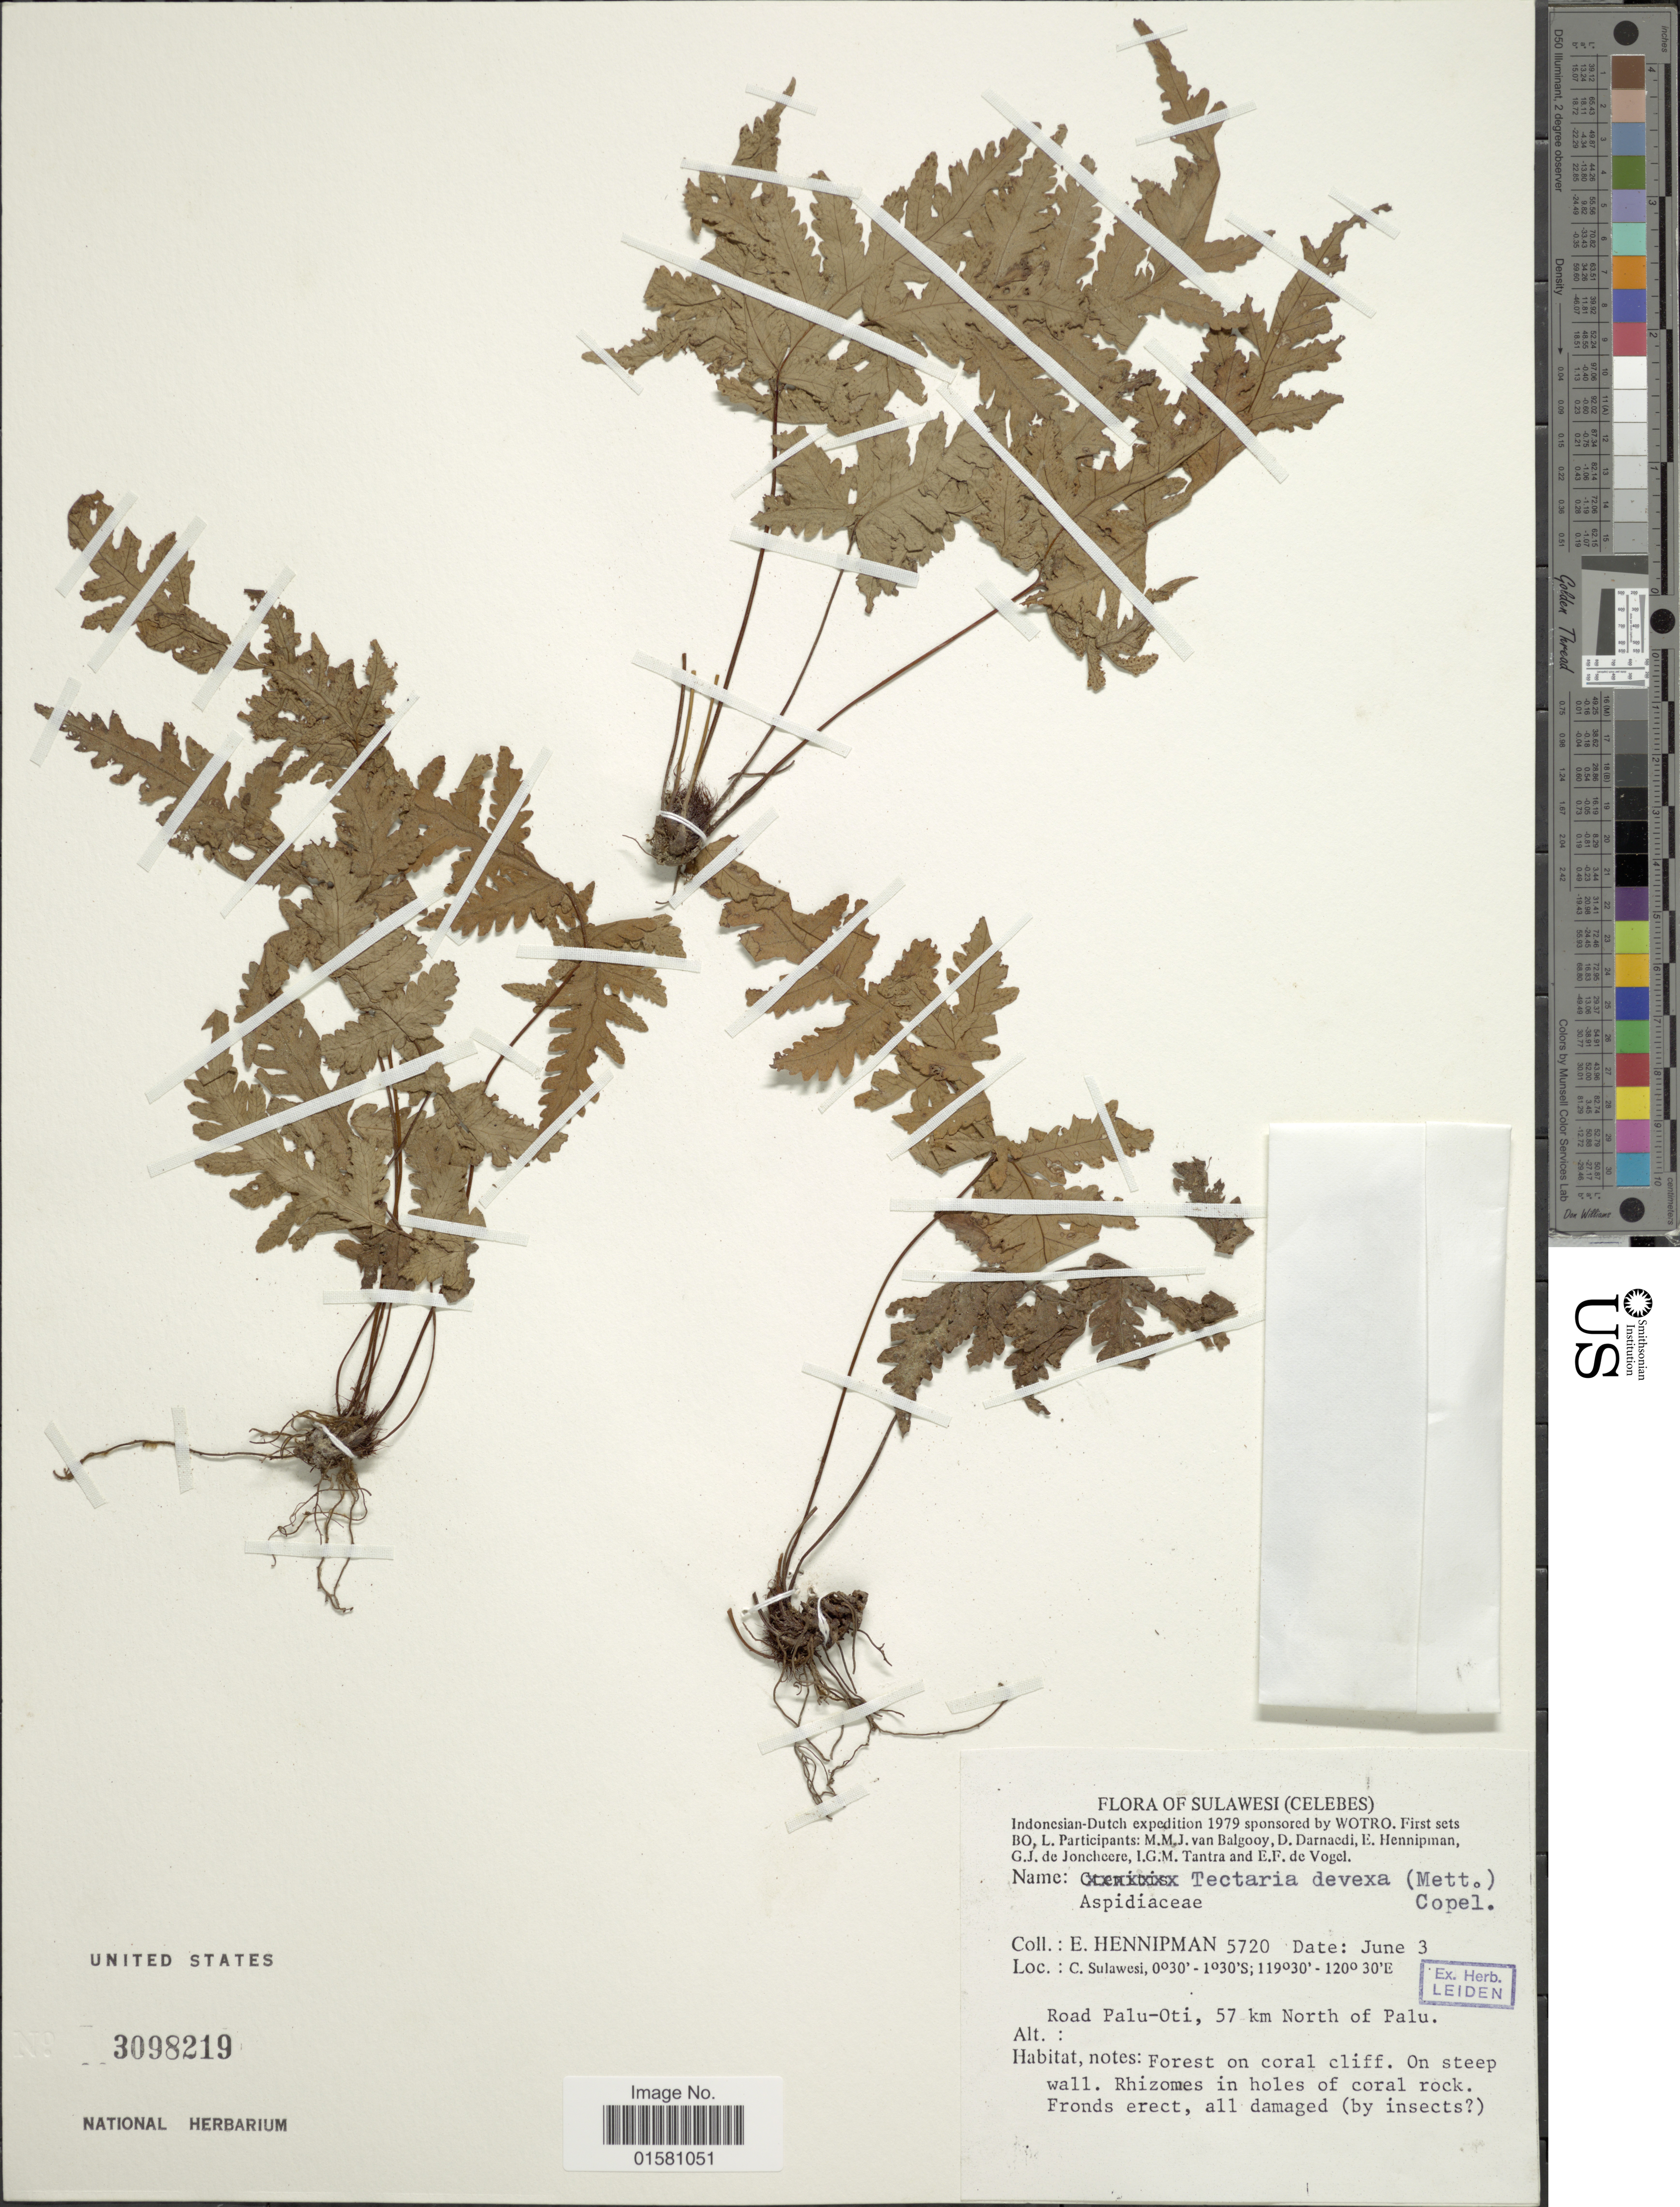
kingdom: Plantae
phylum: Tracheophyta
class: Polypodiopsida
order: Polypodiales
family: Tectariaceae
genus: Tectaria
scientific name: Tectaria devexa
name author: (Kunze) Copel.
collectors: E. Hennipman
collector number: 5720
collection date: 1979-06-03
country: Indonesia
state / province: Sulawesi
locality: Celebes, C. Sulawesie. Road Palu-Oti, 57 km North of Palu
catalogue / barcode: US 3098219